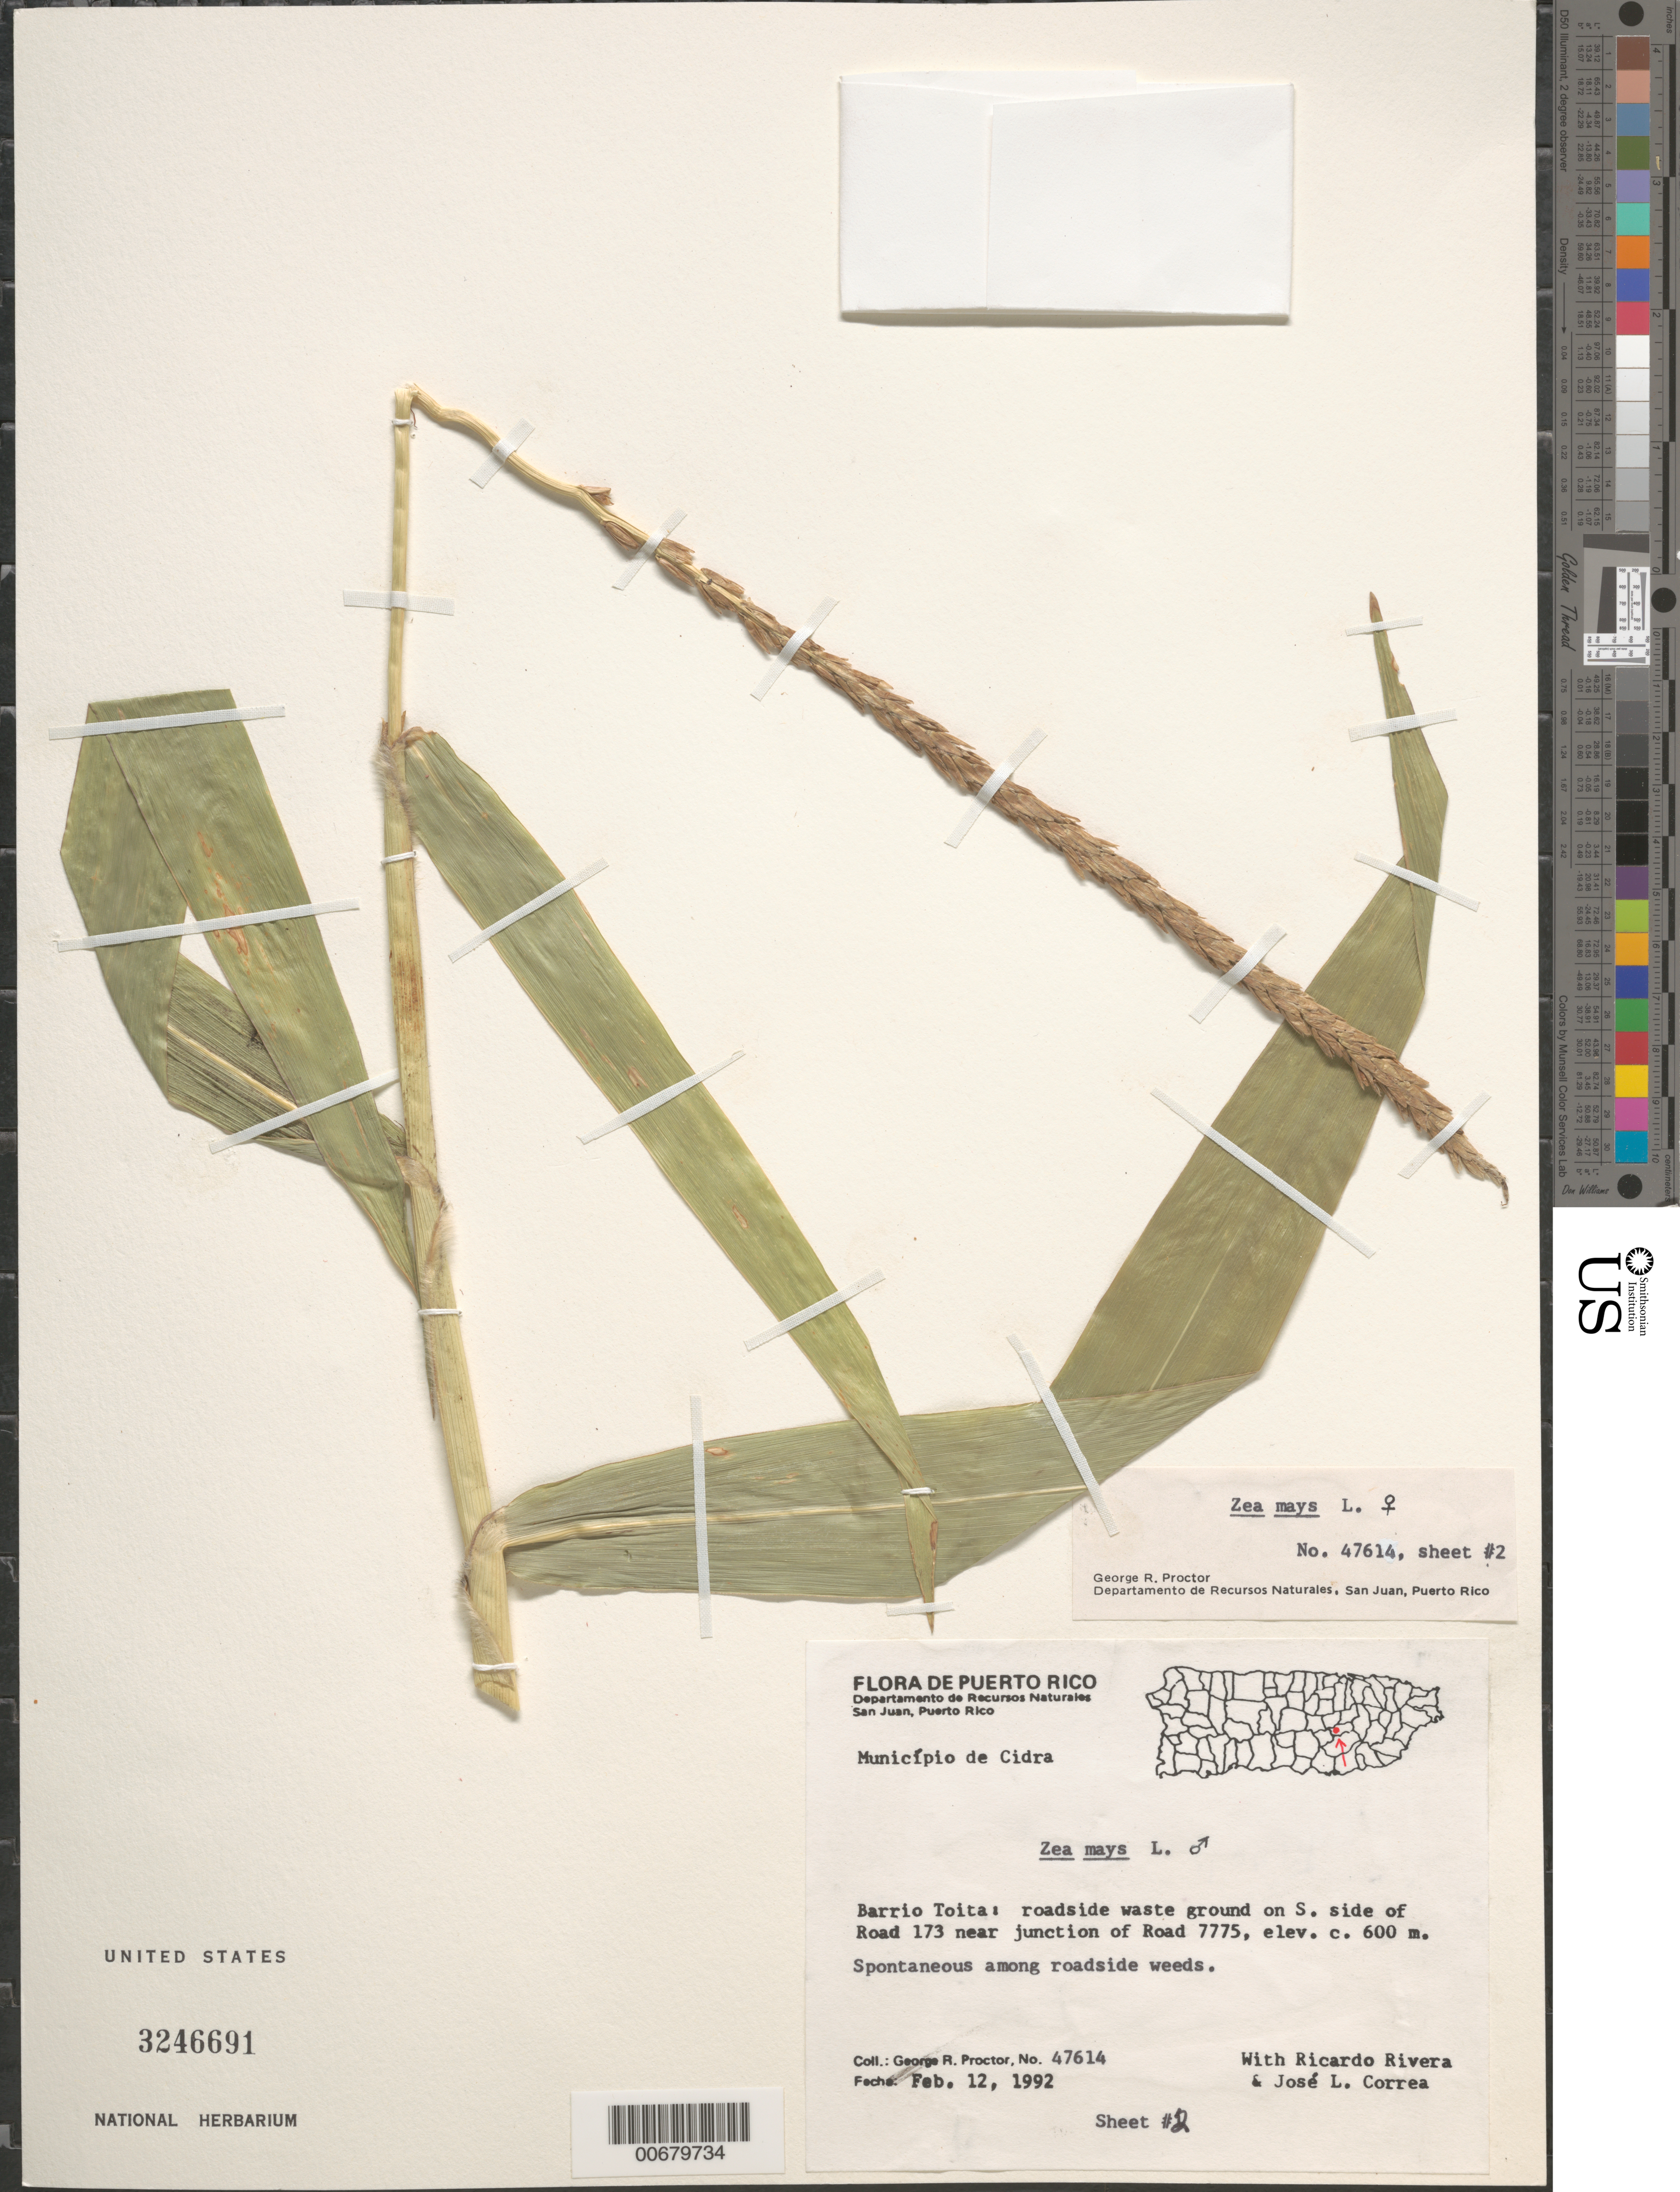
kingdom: Plantae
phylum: Tracheophyta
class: Liliopsida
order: Poales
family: Poaceae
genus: Zea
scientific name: Zea mays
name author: L.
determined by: Proctor, G. R.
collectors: G. R. Proctor, R. Rivera & J. L. Correa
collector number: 47614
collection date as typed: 12 Feb 1992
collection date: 1992-02-12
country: Puerto Rico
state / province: Cidra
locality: Mun. Cidra: Barrio Toita: roadside waste ground on S side of Road 173 near jct of Road 7775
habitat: Among roadside weeds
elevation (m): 600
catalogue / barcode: US 3246691